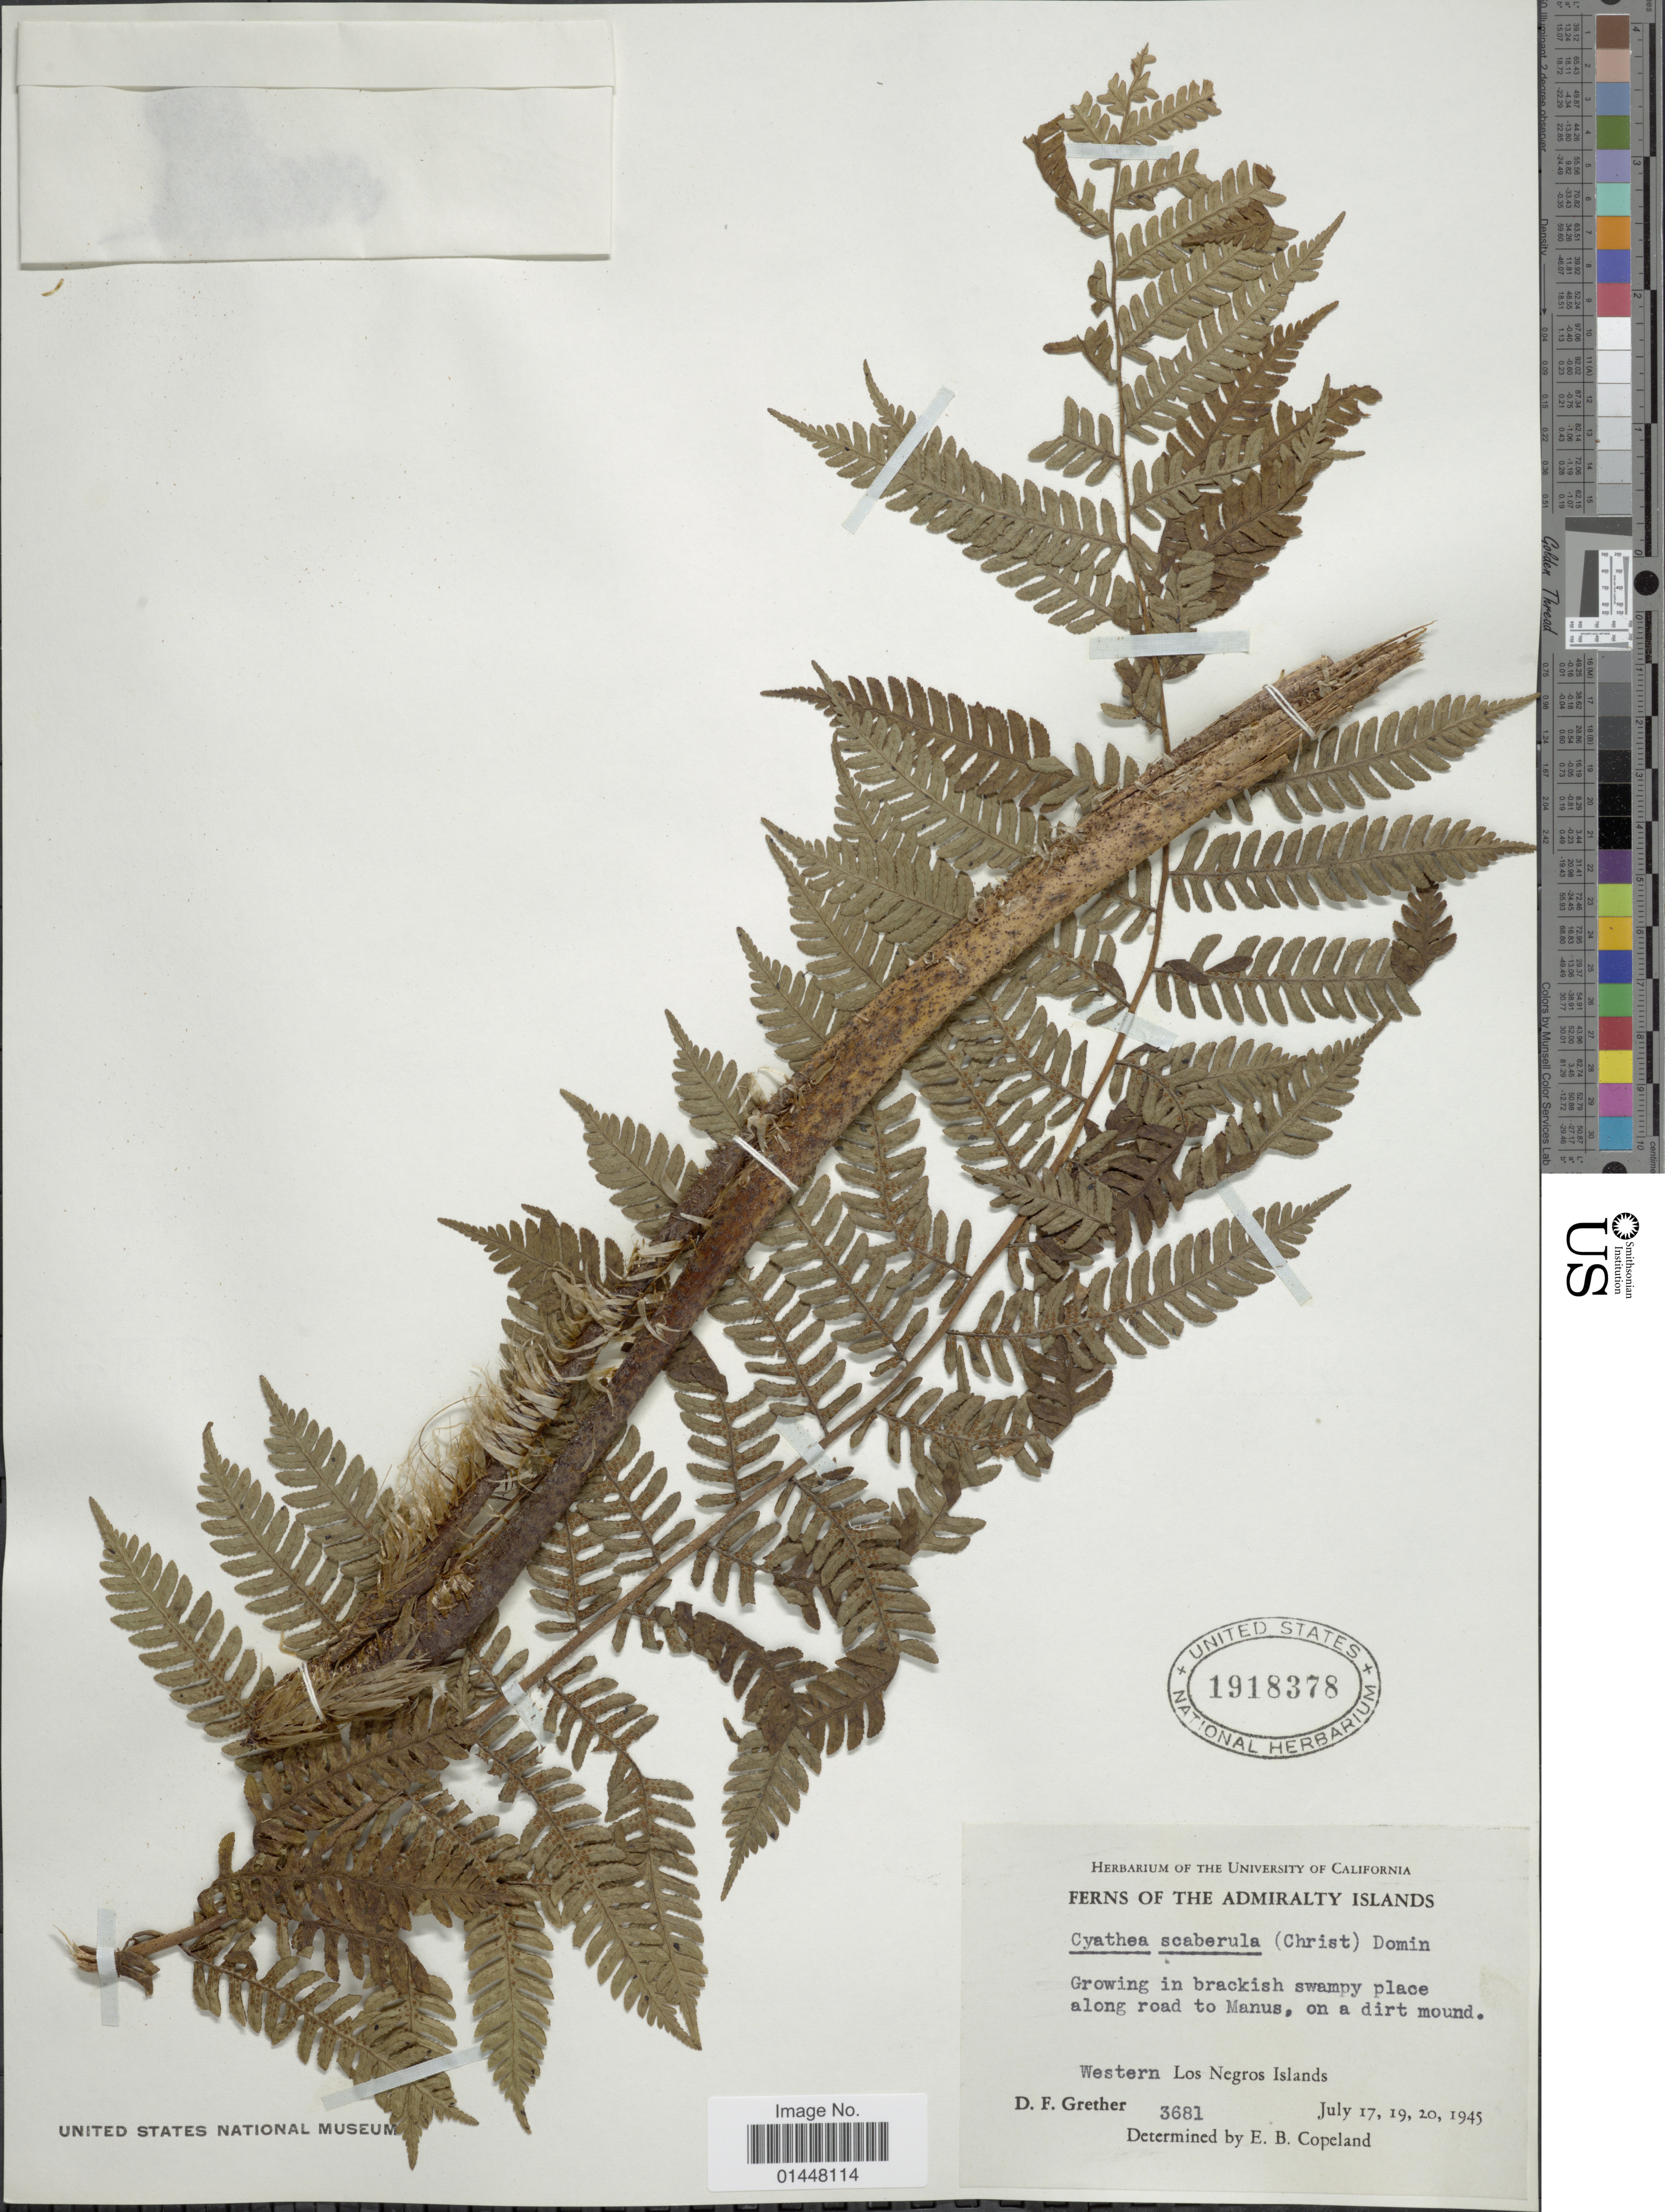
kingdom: Plantae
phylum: Tracheophyta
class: Polypodiopsida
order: Cyatheales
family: Cyatheaceae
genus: Sphaeropteris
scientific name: Sphaeropteris sangirensis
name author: (Christ)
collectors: D. F. Grether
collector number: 3681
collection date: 1945-07-17/1945-07-20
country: Papua New Guinea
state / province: Manus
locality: Admiralty Islands. Western Los Negros Islands. Growing in brackish swampy place along road to Manus, on a dirt mound.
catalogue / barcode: US 1918378